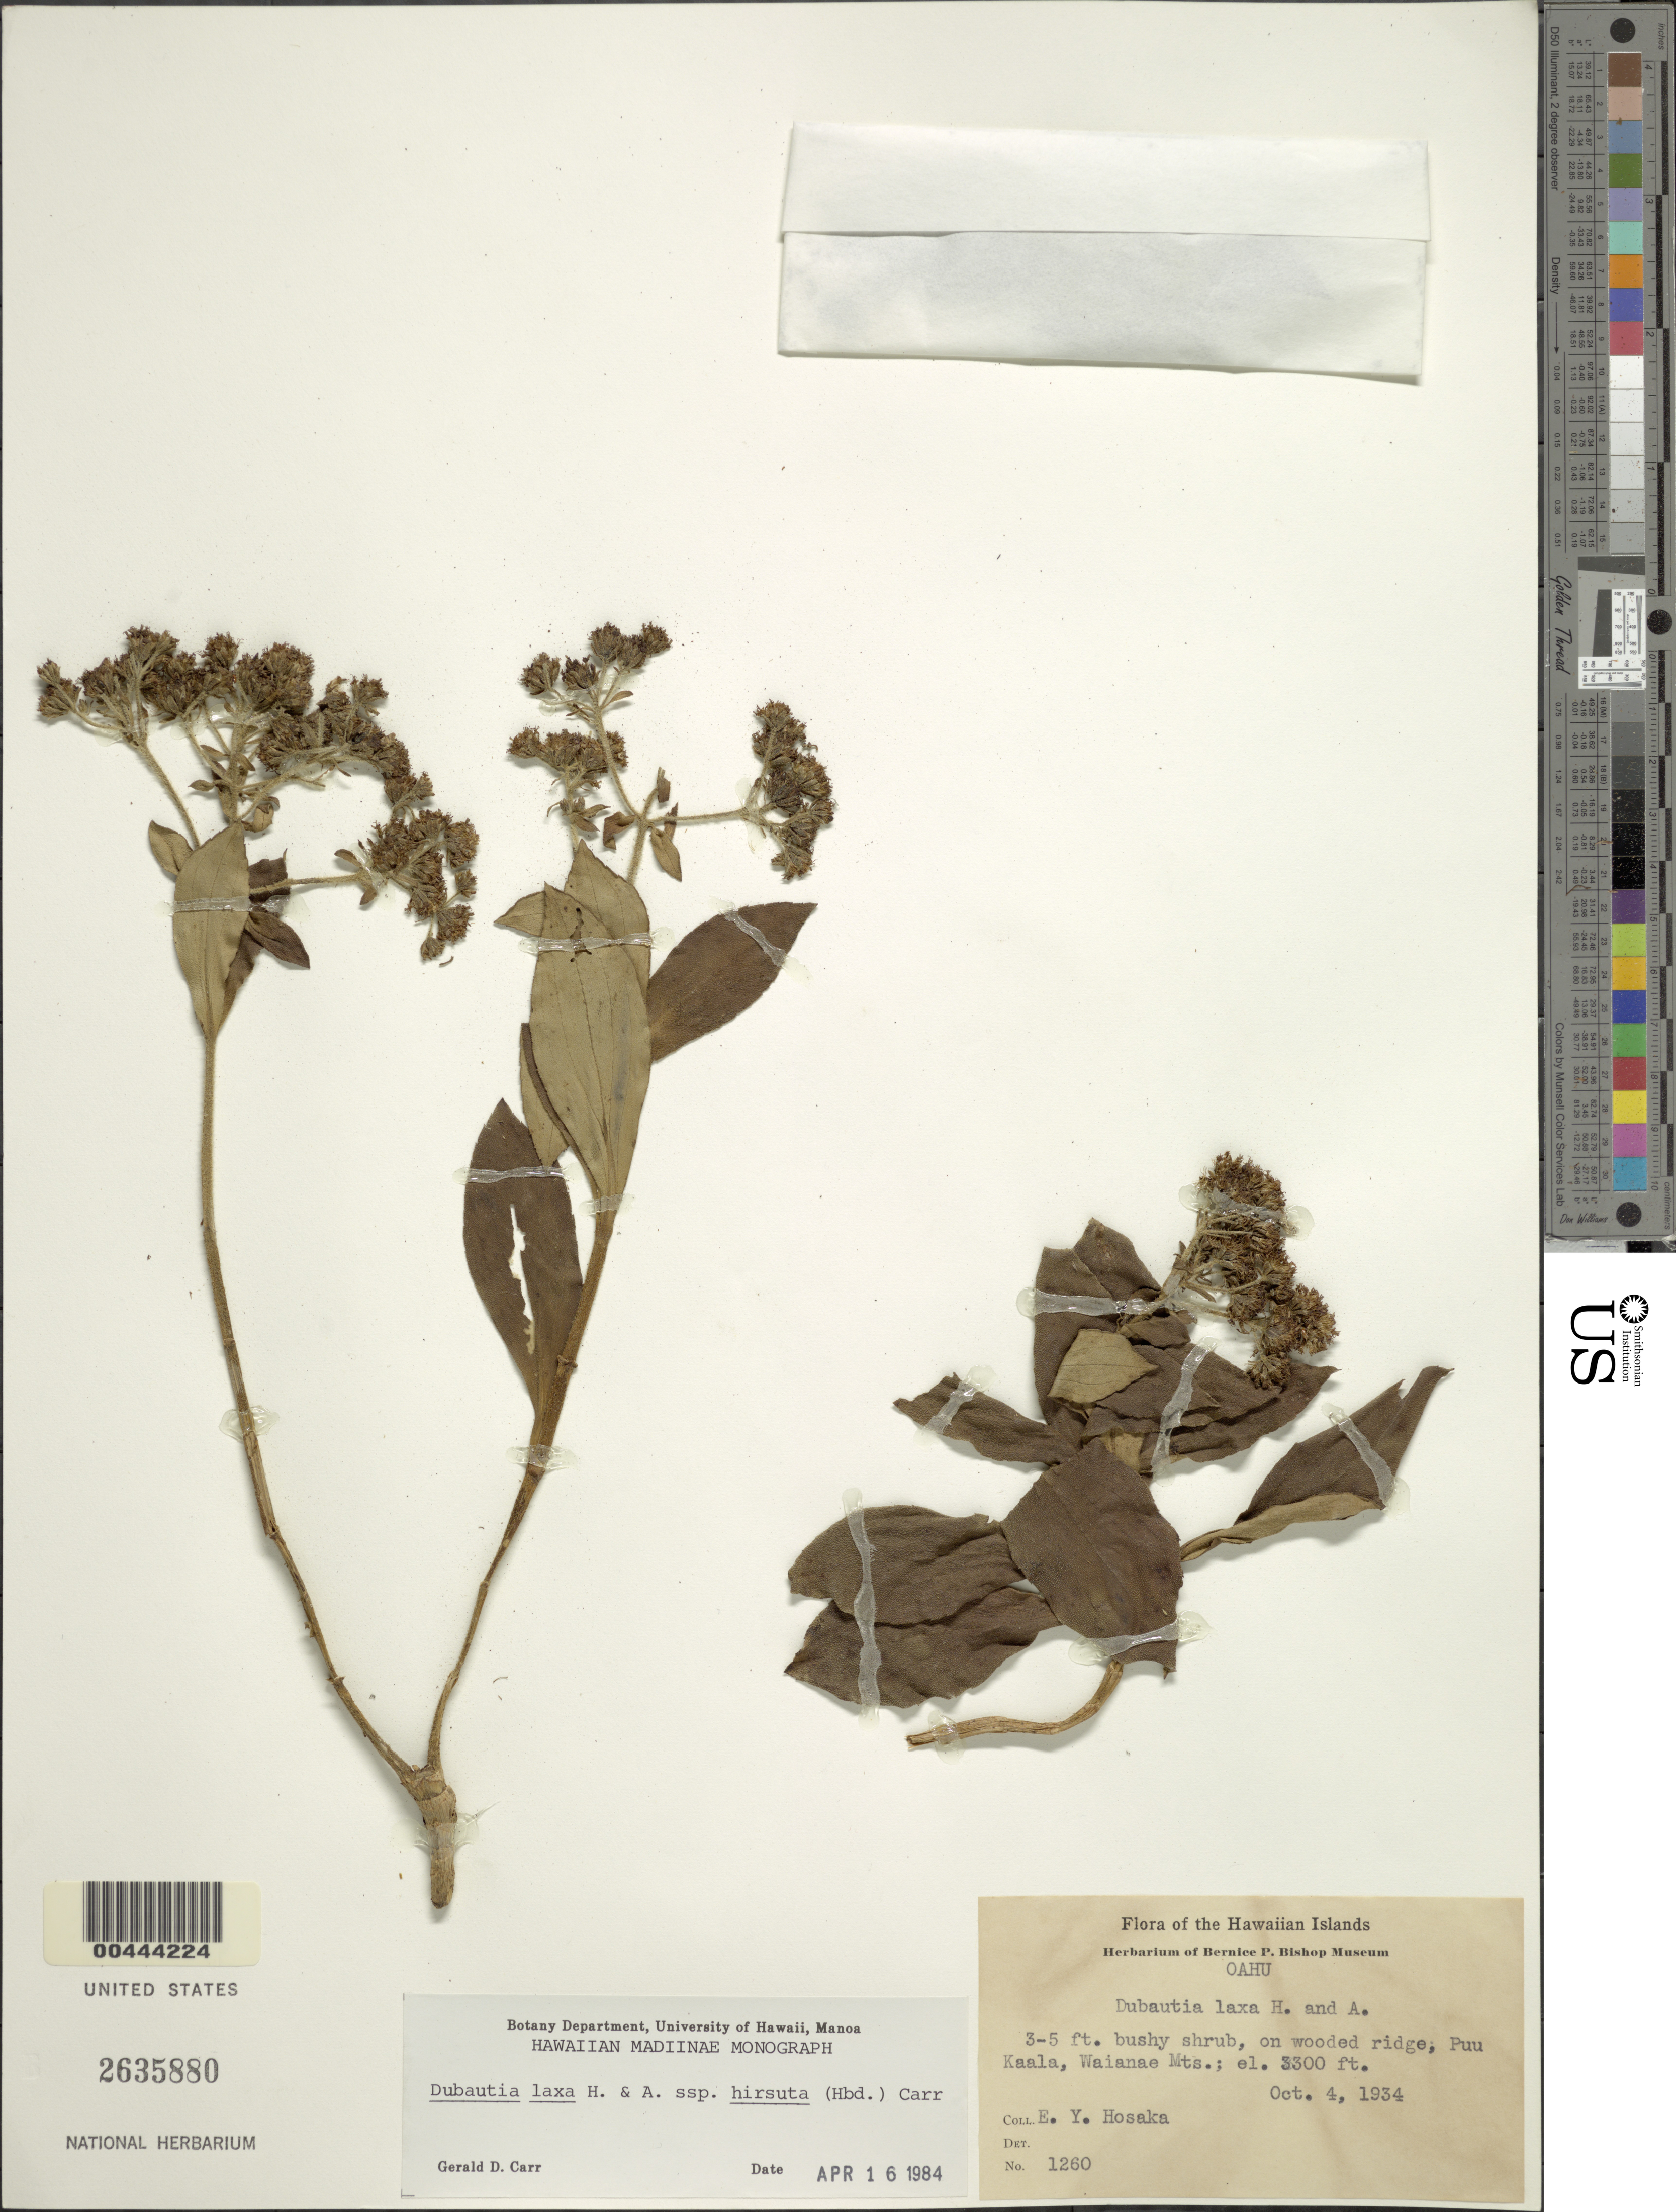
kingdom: Plantae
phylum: Tracheophyta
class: Magnoliopsida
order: Asterales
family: Asteraceae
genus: Dubautia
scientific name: Dubautia laxa subsp. hirsuta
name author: (Hillebr.) G.D. Carr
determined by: Carr, G. D.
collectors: E. Y. Hosaka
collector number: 1260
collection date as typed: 4 Oct 1934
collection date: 1934-10-04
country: United States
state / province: Hawaii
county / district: Honolulu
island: Oahu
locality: Puu Kaala, Waianae Mountains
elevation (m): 1006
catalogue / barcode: US 2635880